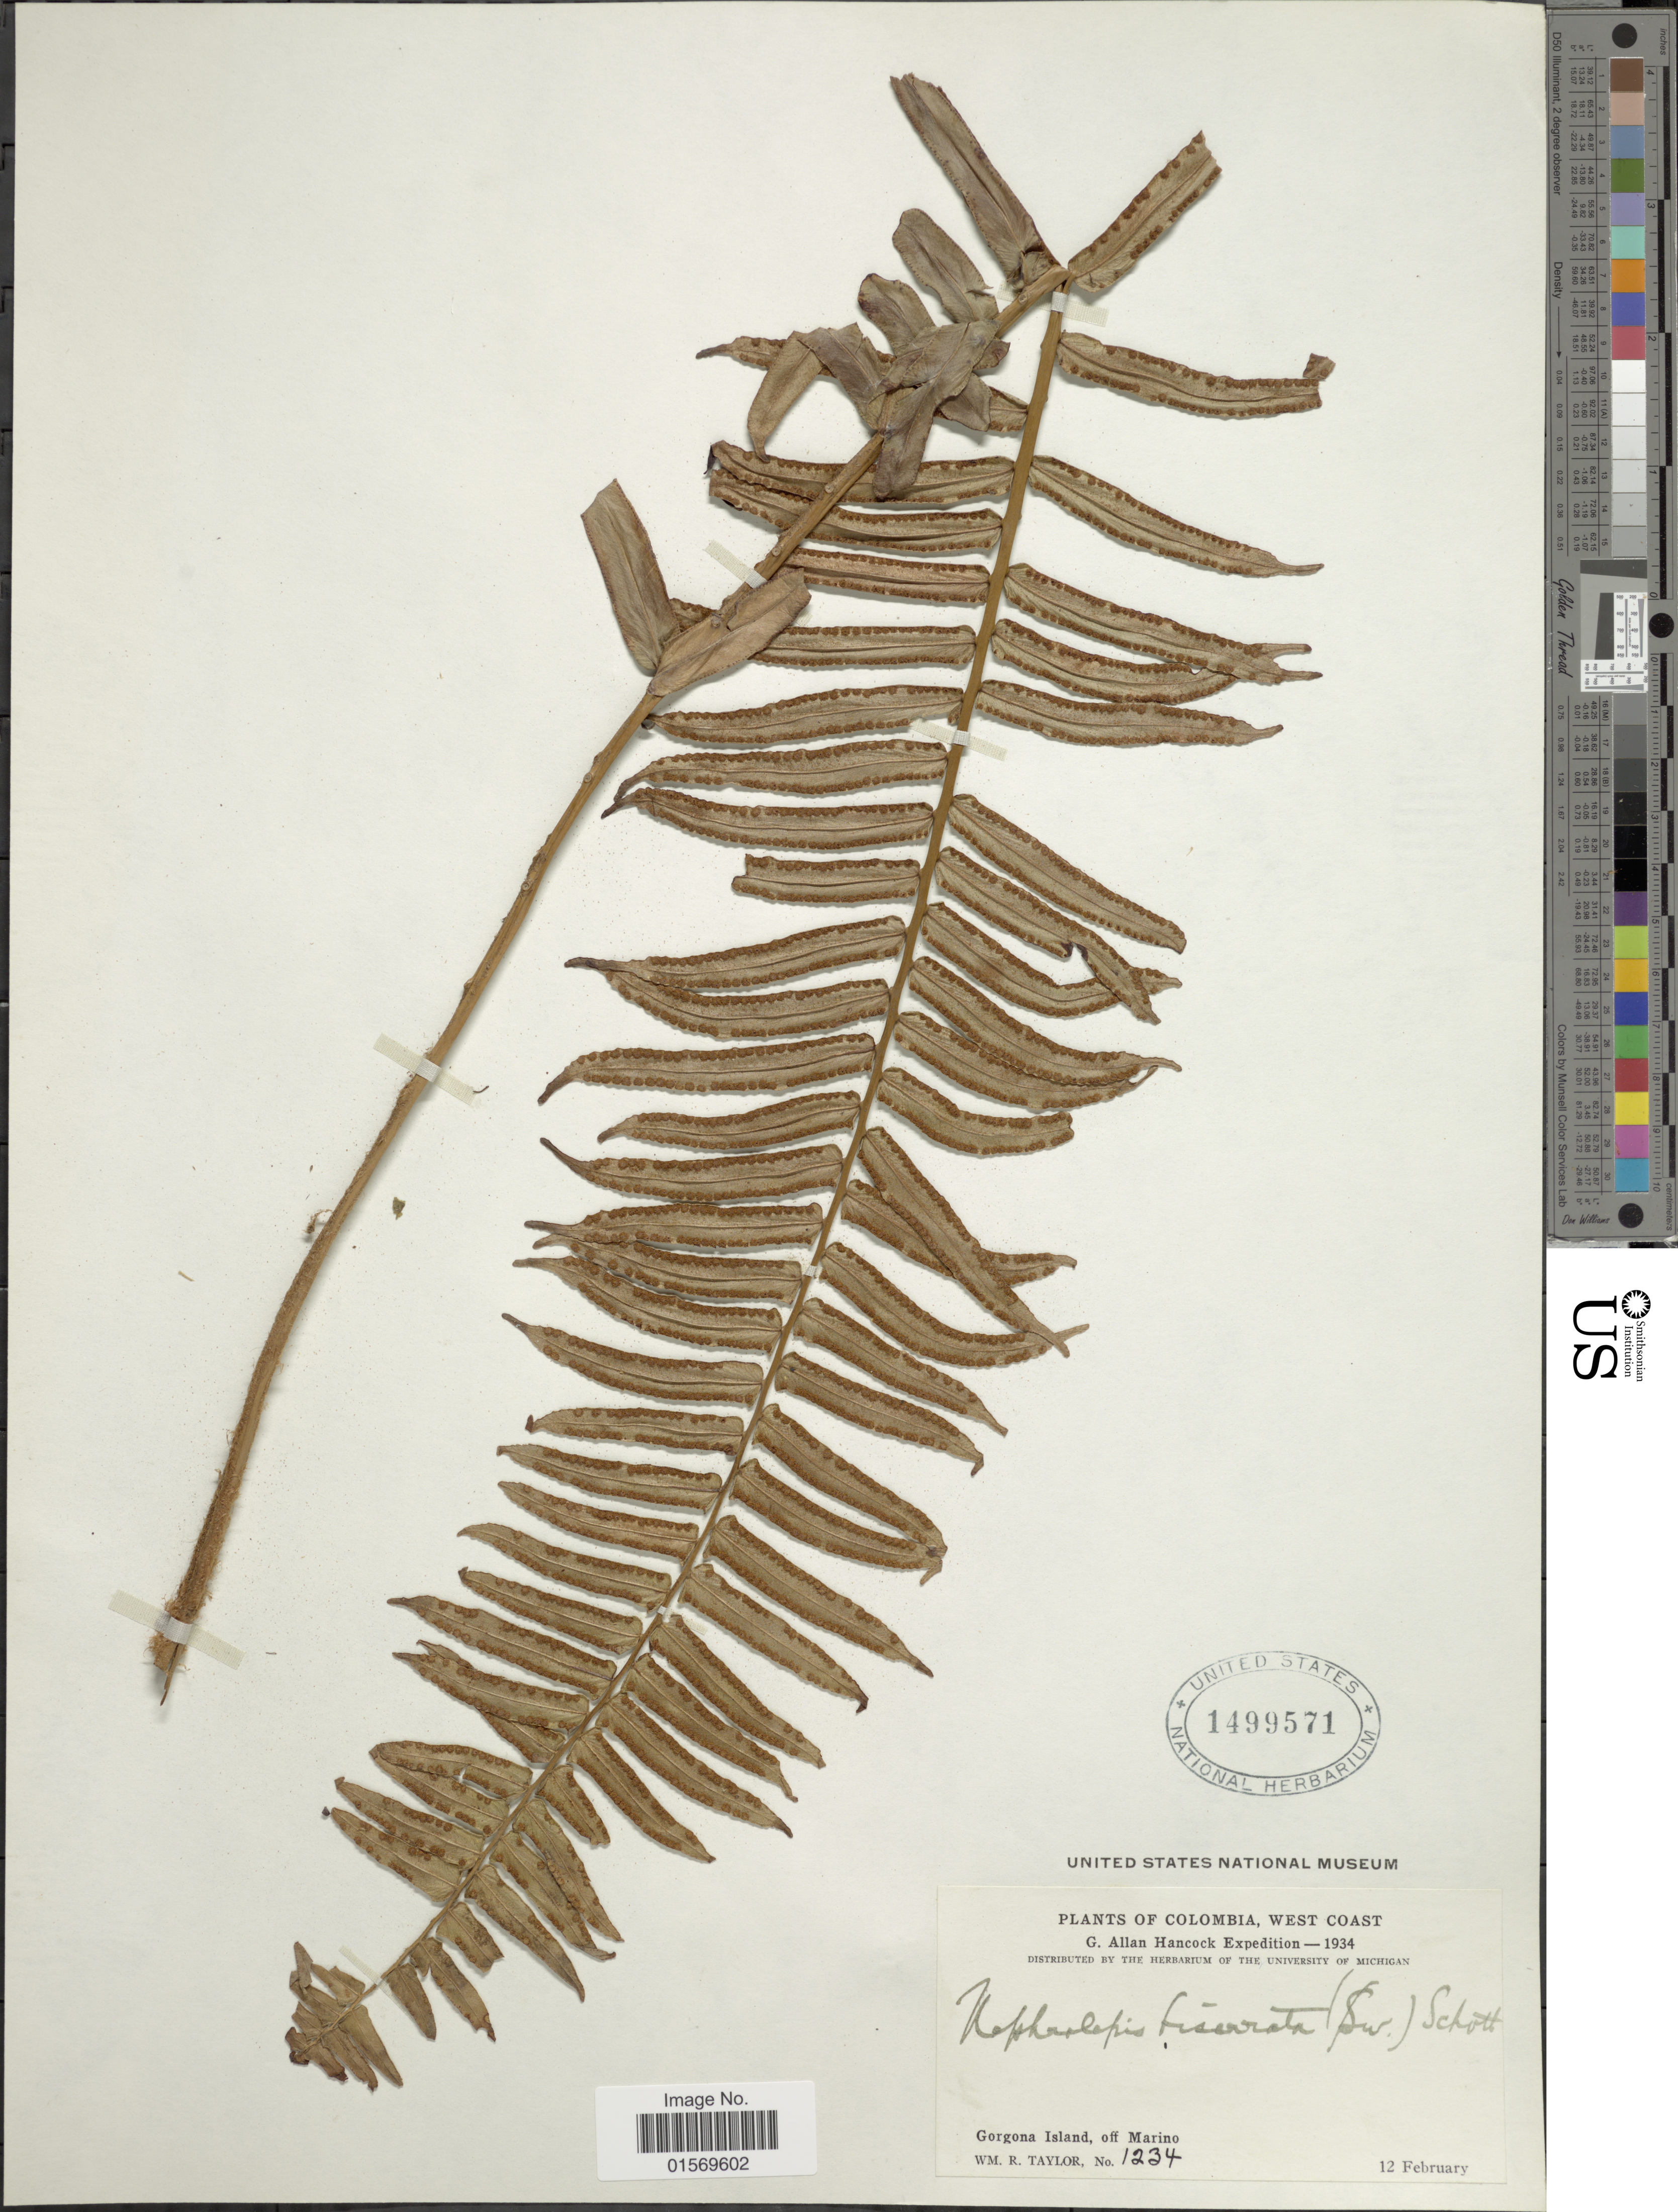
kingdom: Plantae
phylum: Tracheophyta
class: Polypodiopsida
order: Polypodiales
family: Nephrolepidaceae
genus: Nephrolepis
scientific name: Nephrolepis biserrata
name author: (Sw.) Schott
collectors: W. R. Taylor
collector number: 1234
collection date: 1934-02-12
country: Colombia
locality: West Coast, Gorgona Island, off Marino.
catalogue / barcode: US 1499571